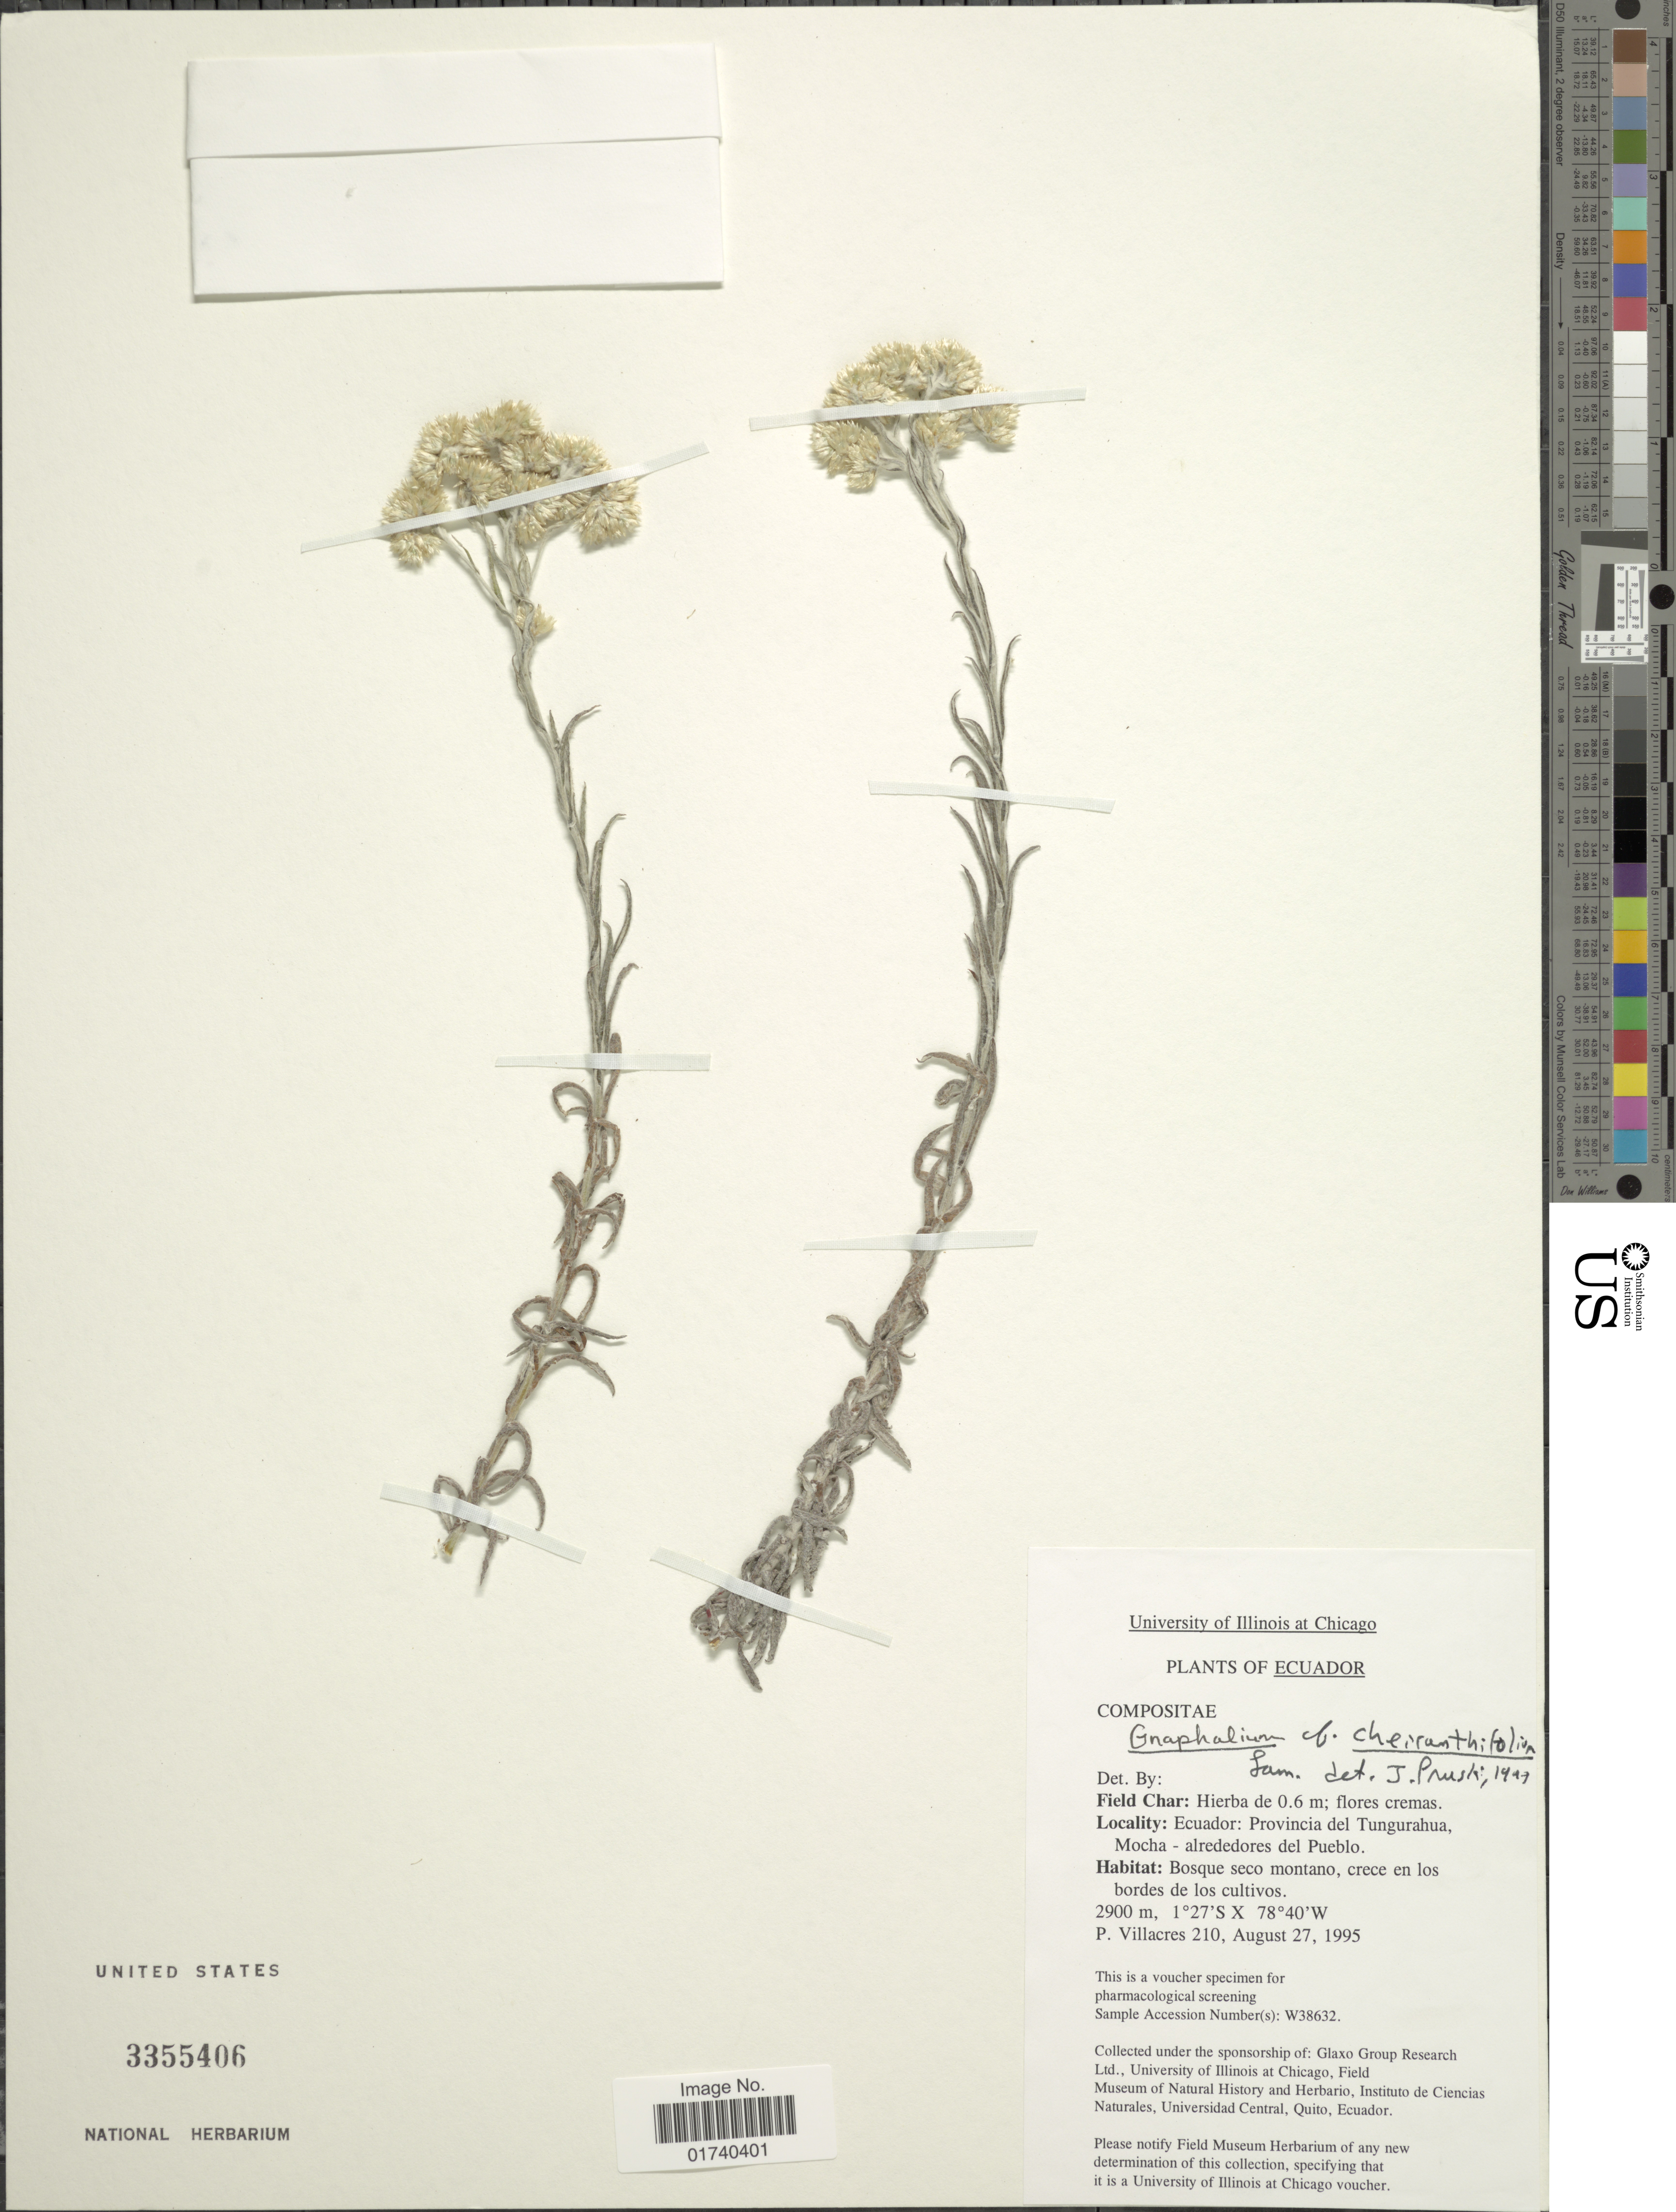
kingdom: Plantae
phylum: Tracheophyta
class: Magnoliopsida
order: Asterales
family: Asteraceae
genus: Pseudognaphalium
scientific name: Pseudognaphalium cheiranthifolium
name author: (Lam.) Hilliard & B.L. Burtt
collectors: P. Villacres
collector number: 210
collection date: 1995-08-27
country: Ecuador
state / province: Tungurahua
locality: Provincia del Tungurahua, Mocha - alrededores del Pueblo.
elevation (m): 2900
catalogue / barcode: US 3355406